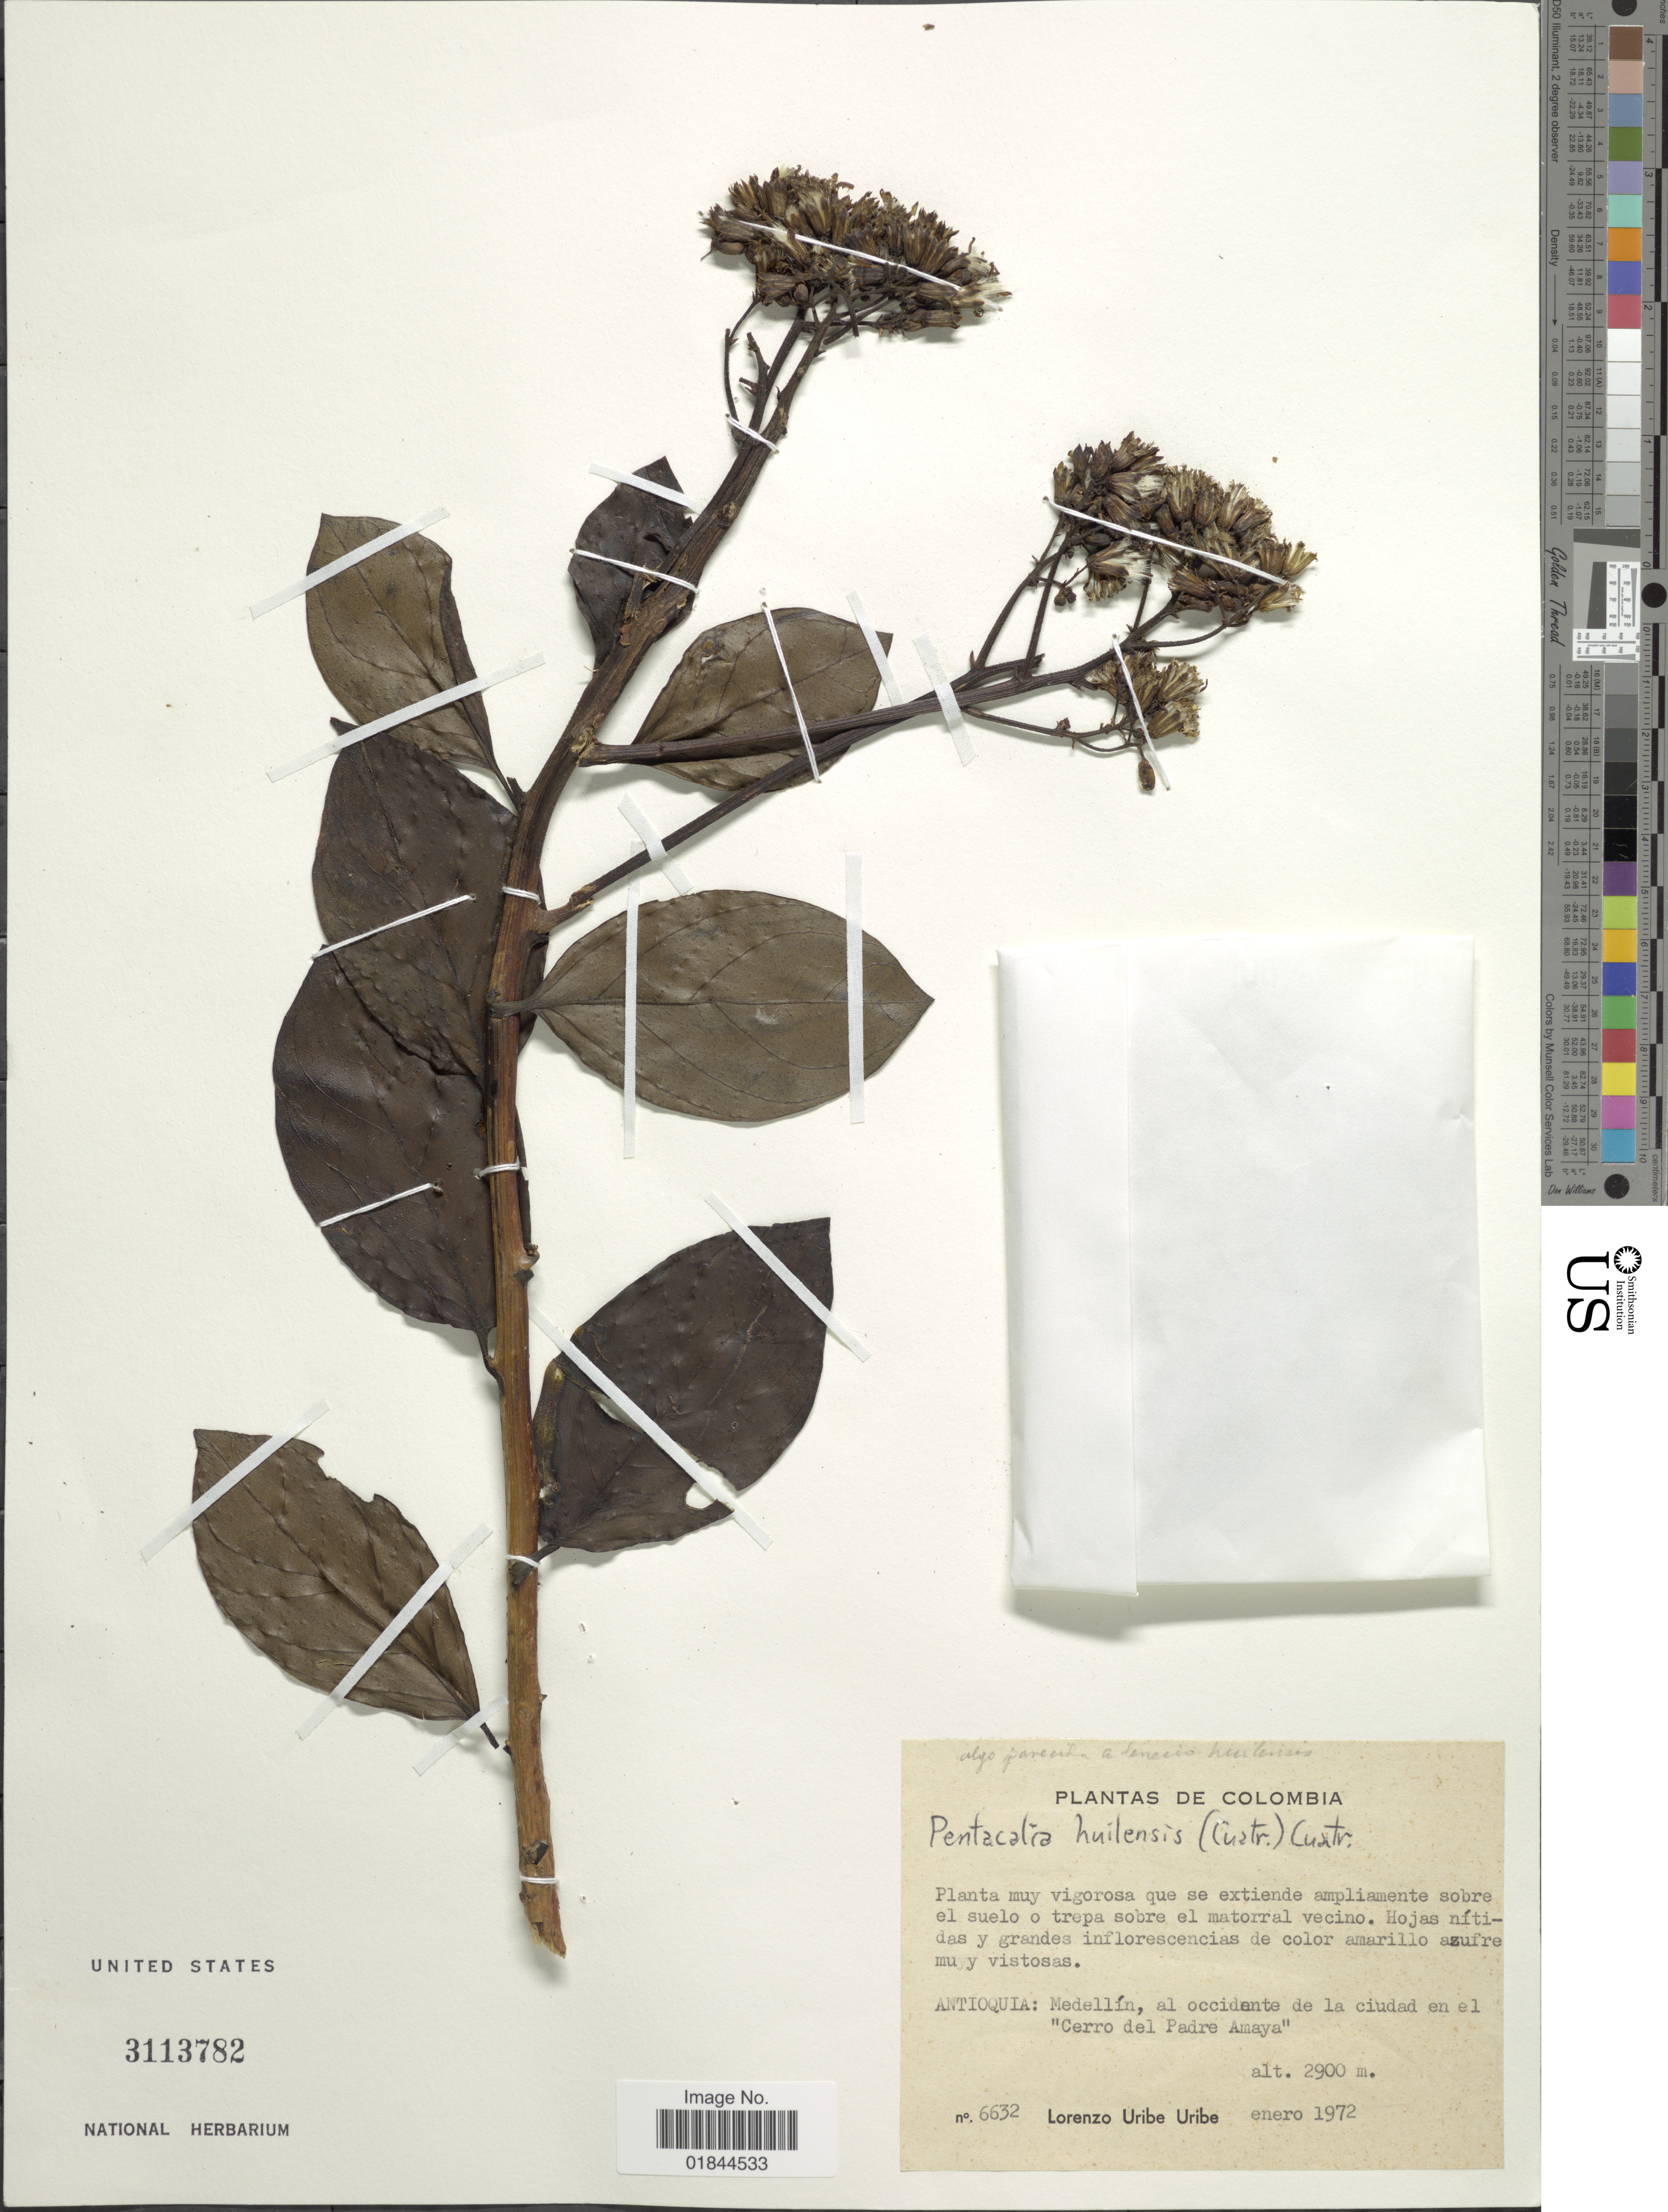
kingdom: Plantae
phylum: Tracheophyta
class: Magnoliopsida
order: Asterales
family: Asteraceae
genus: Pentacalia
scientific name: Pentacalia huilensis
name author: (Cuatrec.) Cuatrec.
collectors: L. Uribe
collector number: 6632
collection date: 1972-01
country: Colombia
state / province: Antioquia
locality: Medellin, al occidante de la ciudad en el "Cerro del Padre Amaya"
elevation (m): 2900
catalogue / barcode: US 3113782